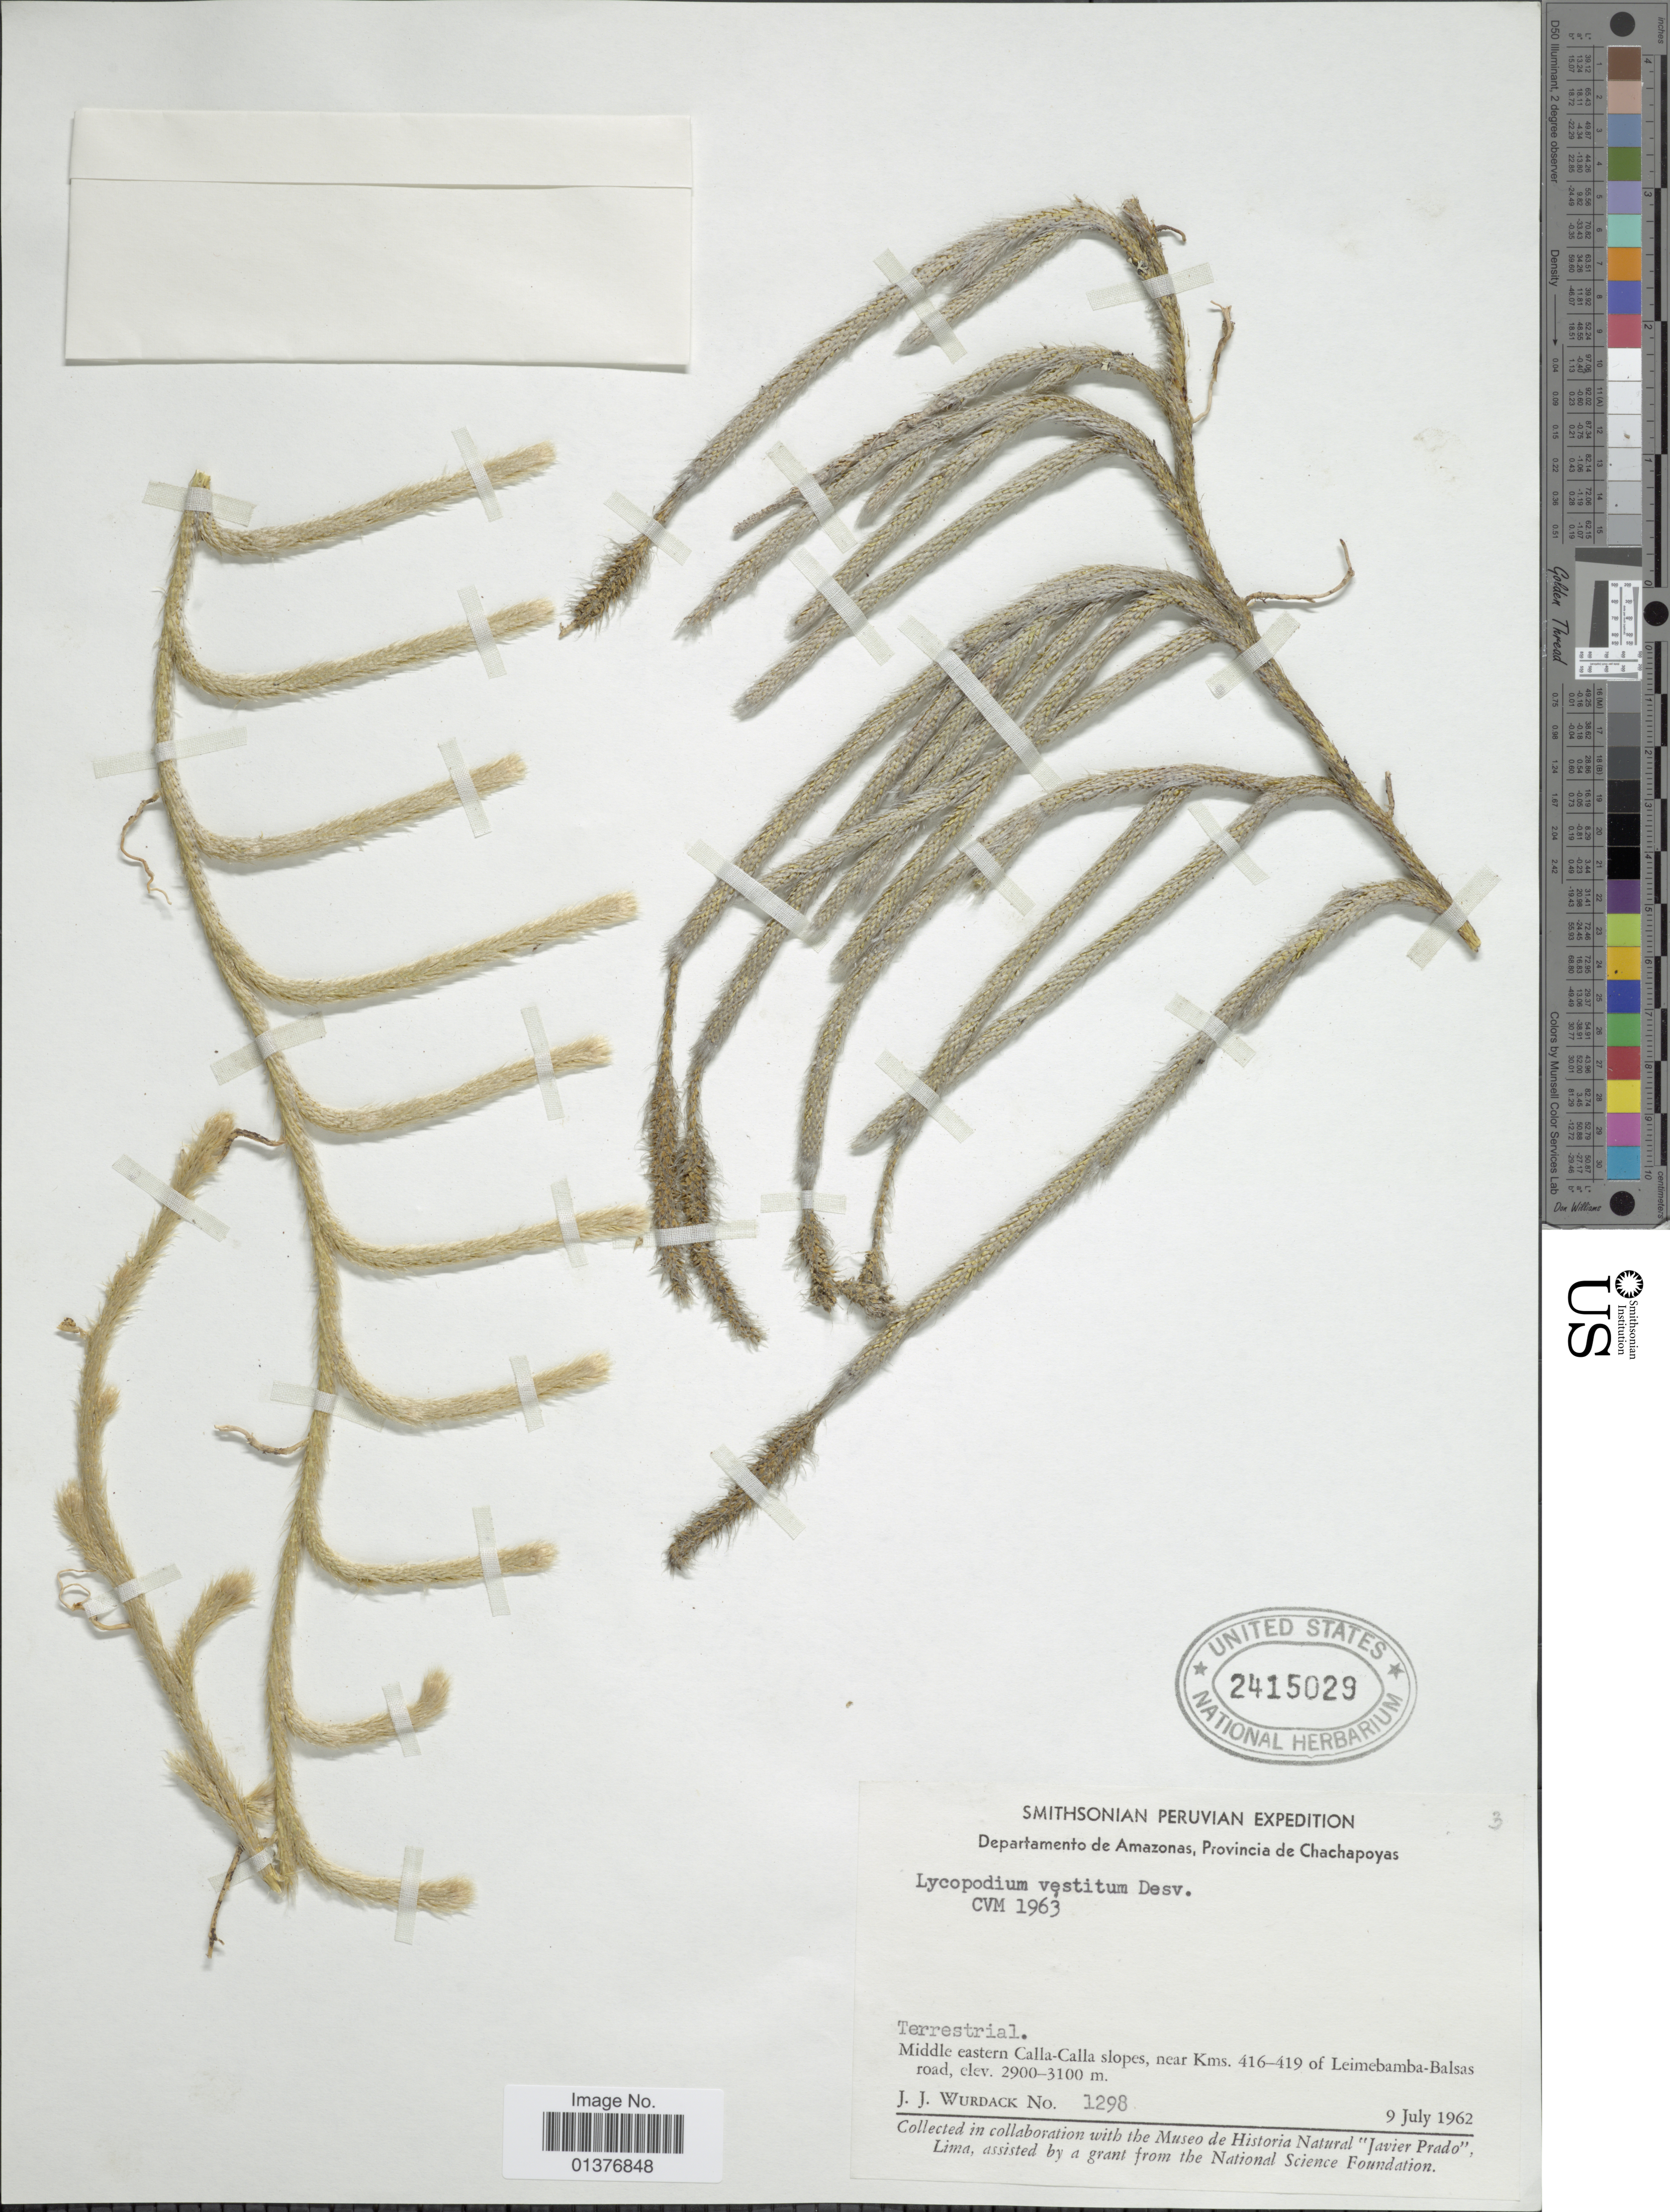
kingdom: Plantae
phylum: Tracheophyta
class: Lycopodiopsida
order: Lycopodiales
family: Lycopodiaceae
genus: Lycopodium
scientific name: Lycopodium vestitum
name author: Desv. ex Poir.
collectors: J. J. Wurdack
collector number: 1298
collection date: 1962-07-09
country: Peru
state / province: Amazonas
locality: Provincia de Chachapoyas, middle eastern Calla-Calla slopes near Kms. 416-419 of Leumebamba-balsas road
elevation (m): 2900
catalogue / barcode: US 2415029